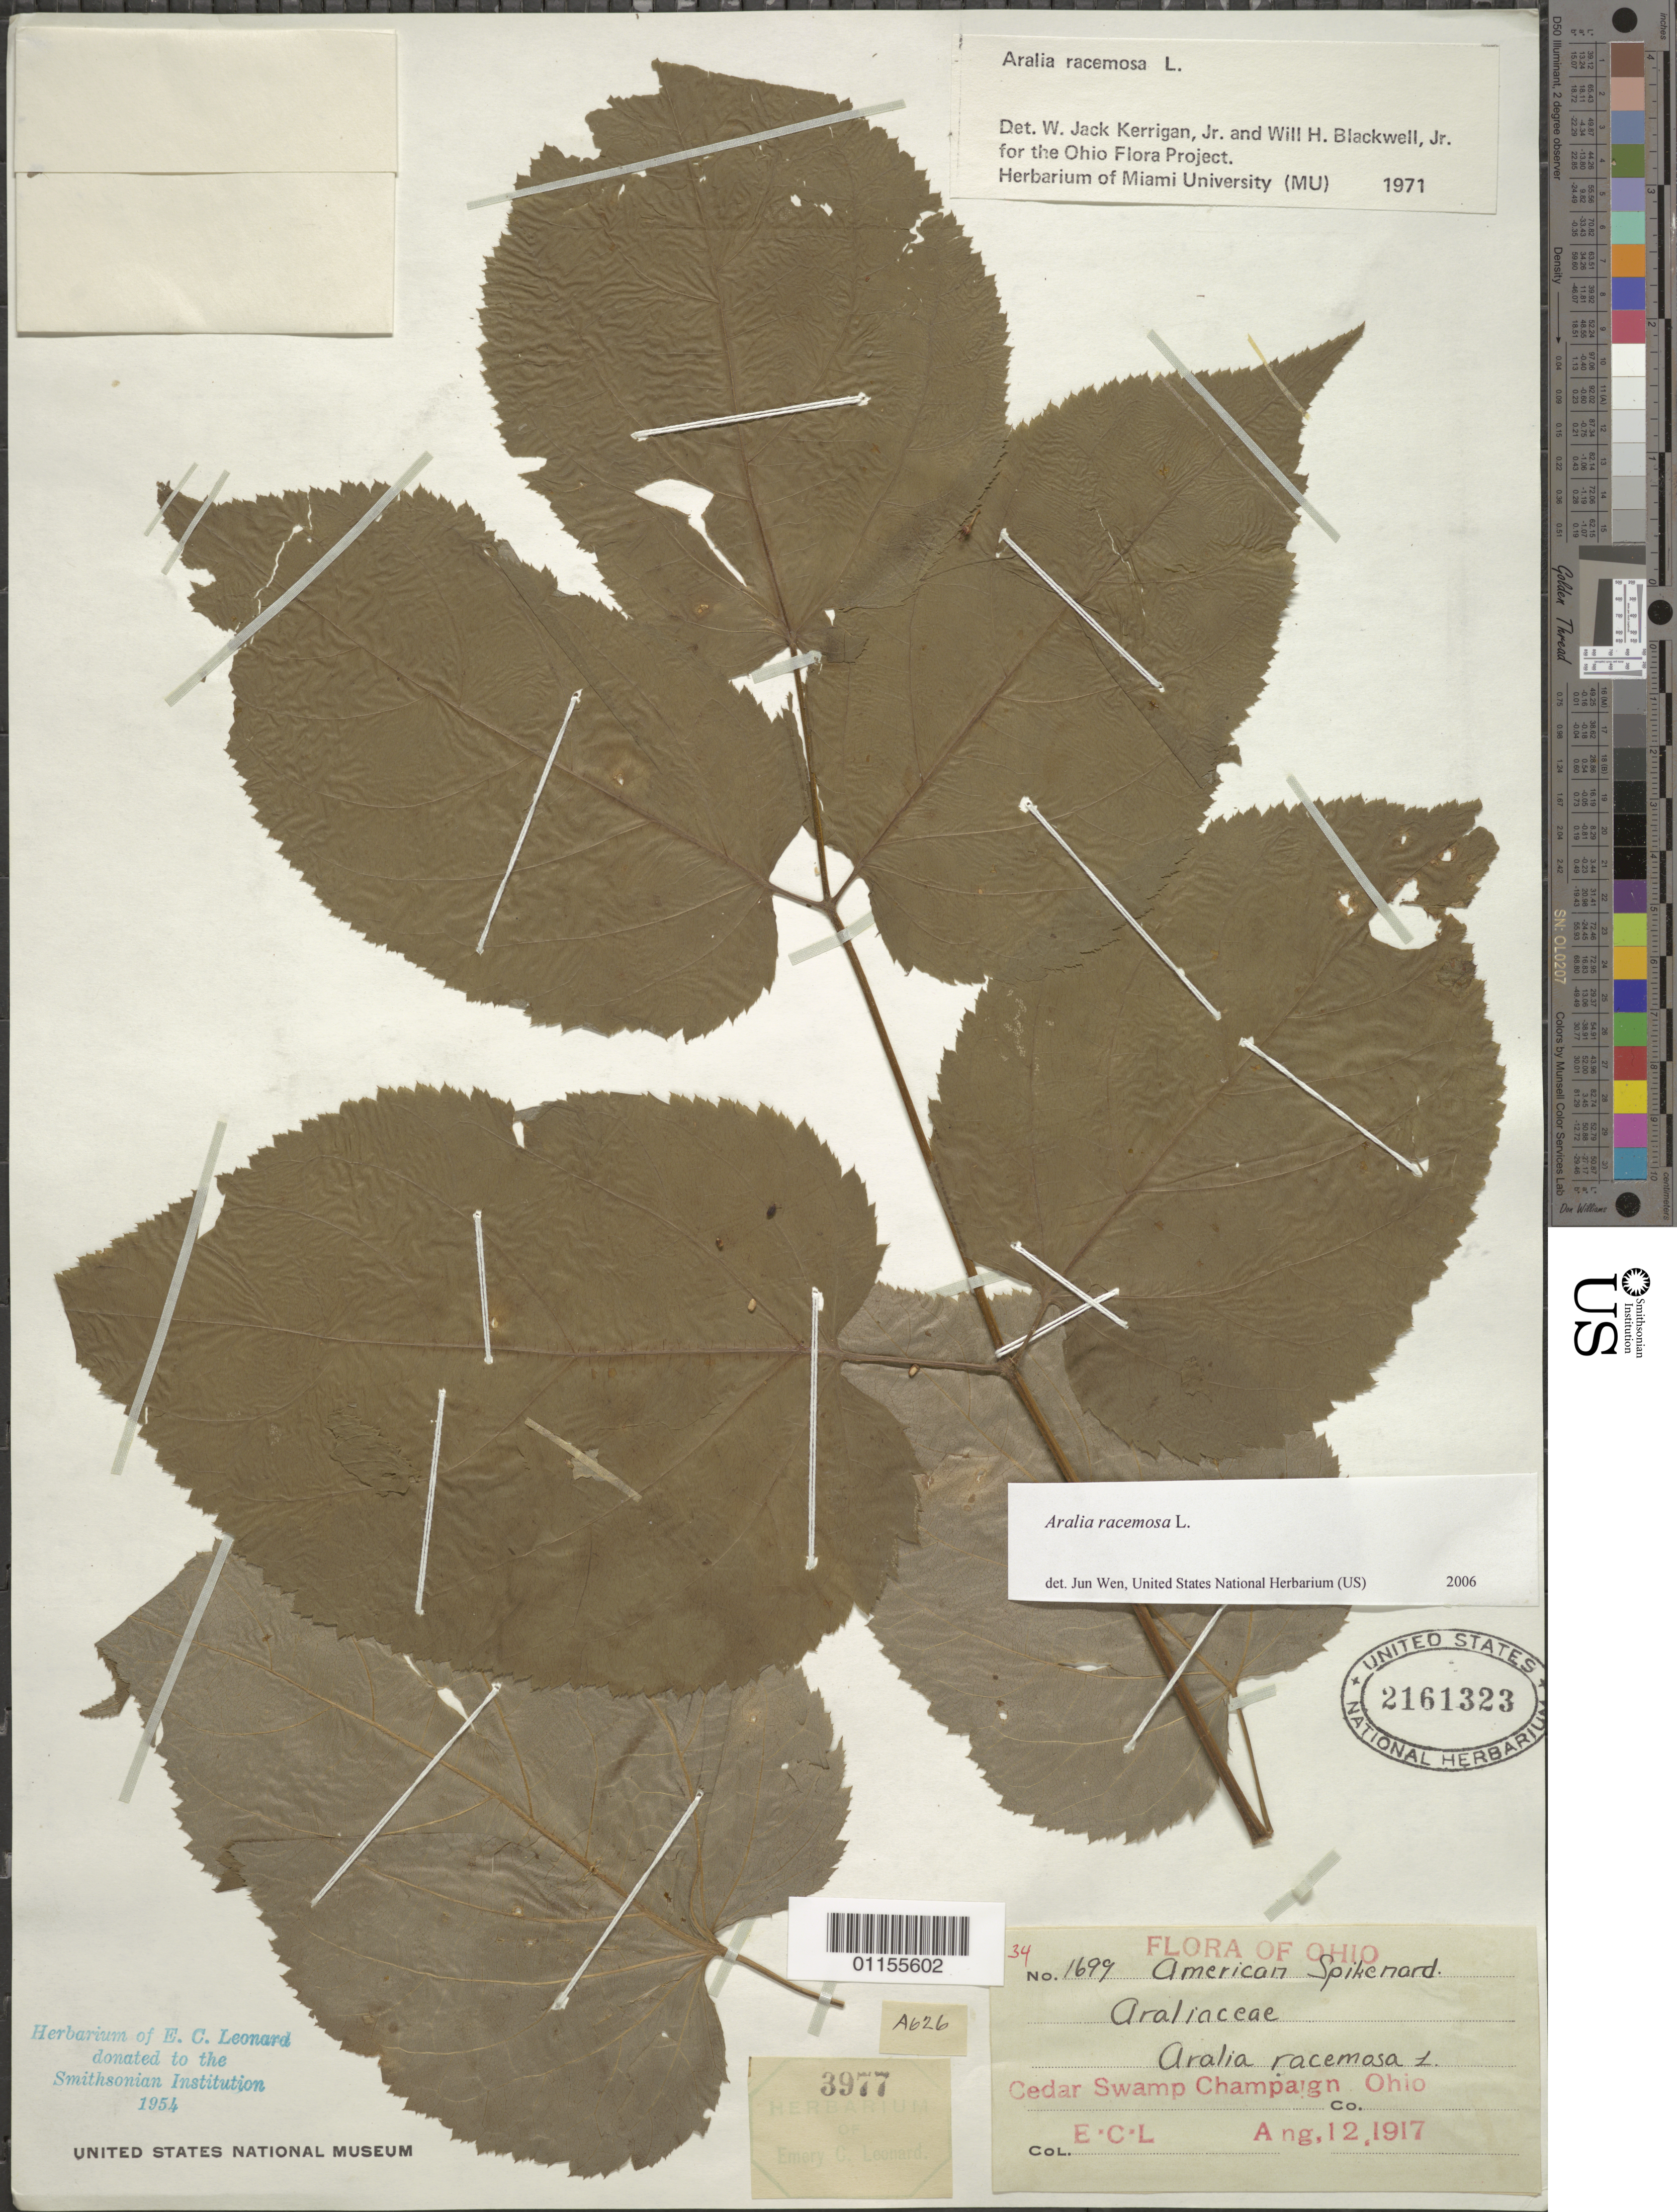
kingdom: Plantae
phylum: Tracheophyta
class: Magnoliopsida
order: Apiales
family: Araliaceae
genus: Aralia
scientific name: Aralia racemosa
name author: L.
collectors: E. C. Leonard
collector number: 1699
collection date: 1917-08-12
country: United States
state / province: Ohio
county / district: Champaign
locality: Cedar Swamp.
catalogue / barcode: US 2161323